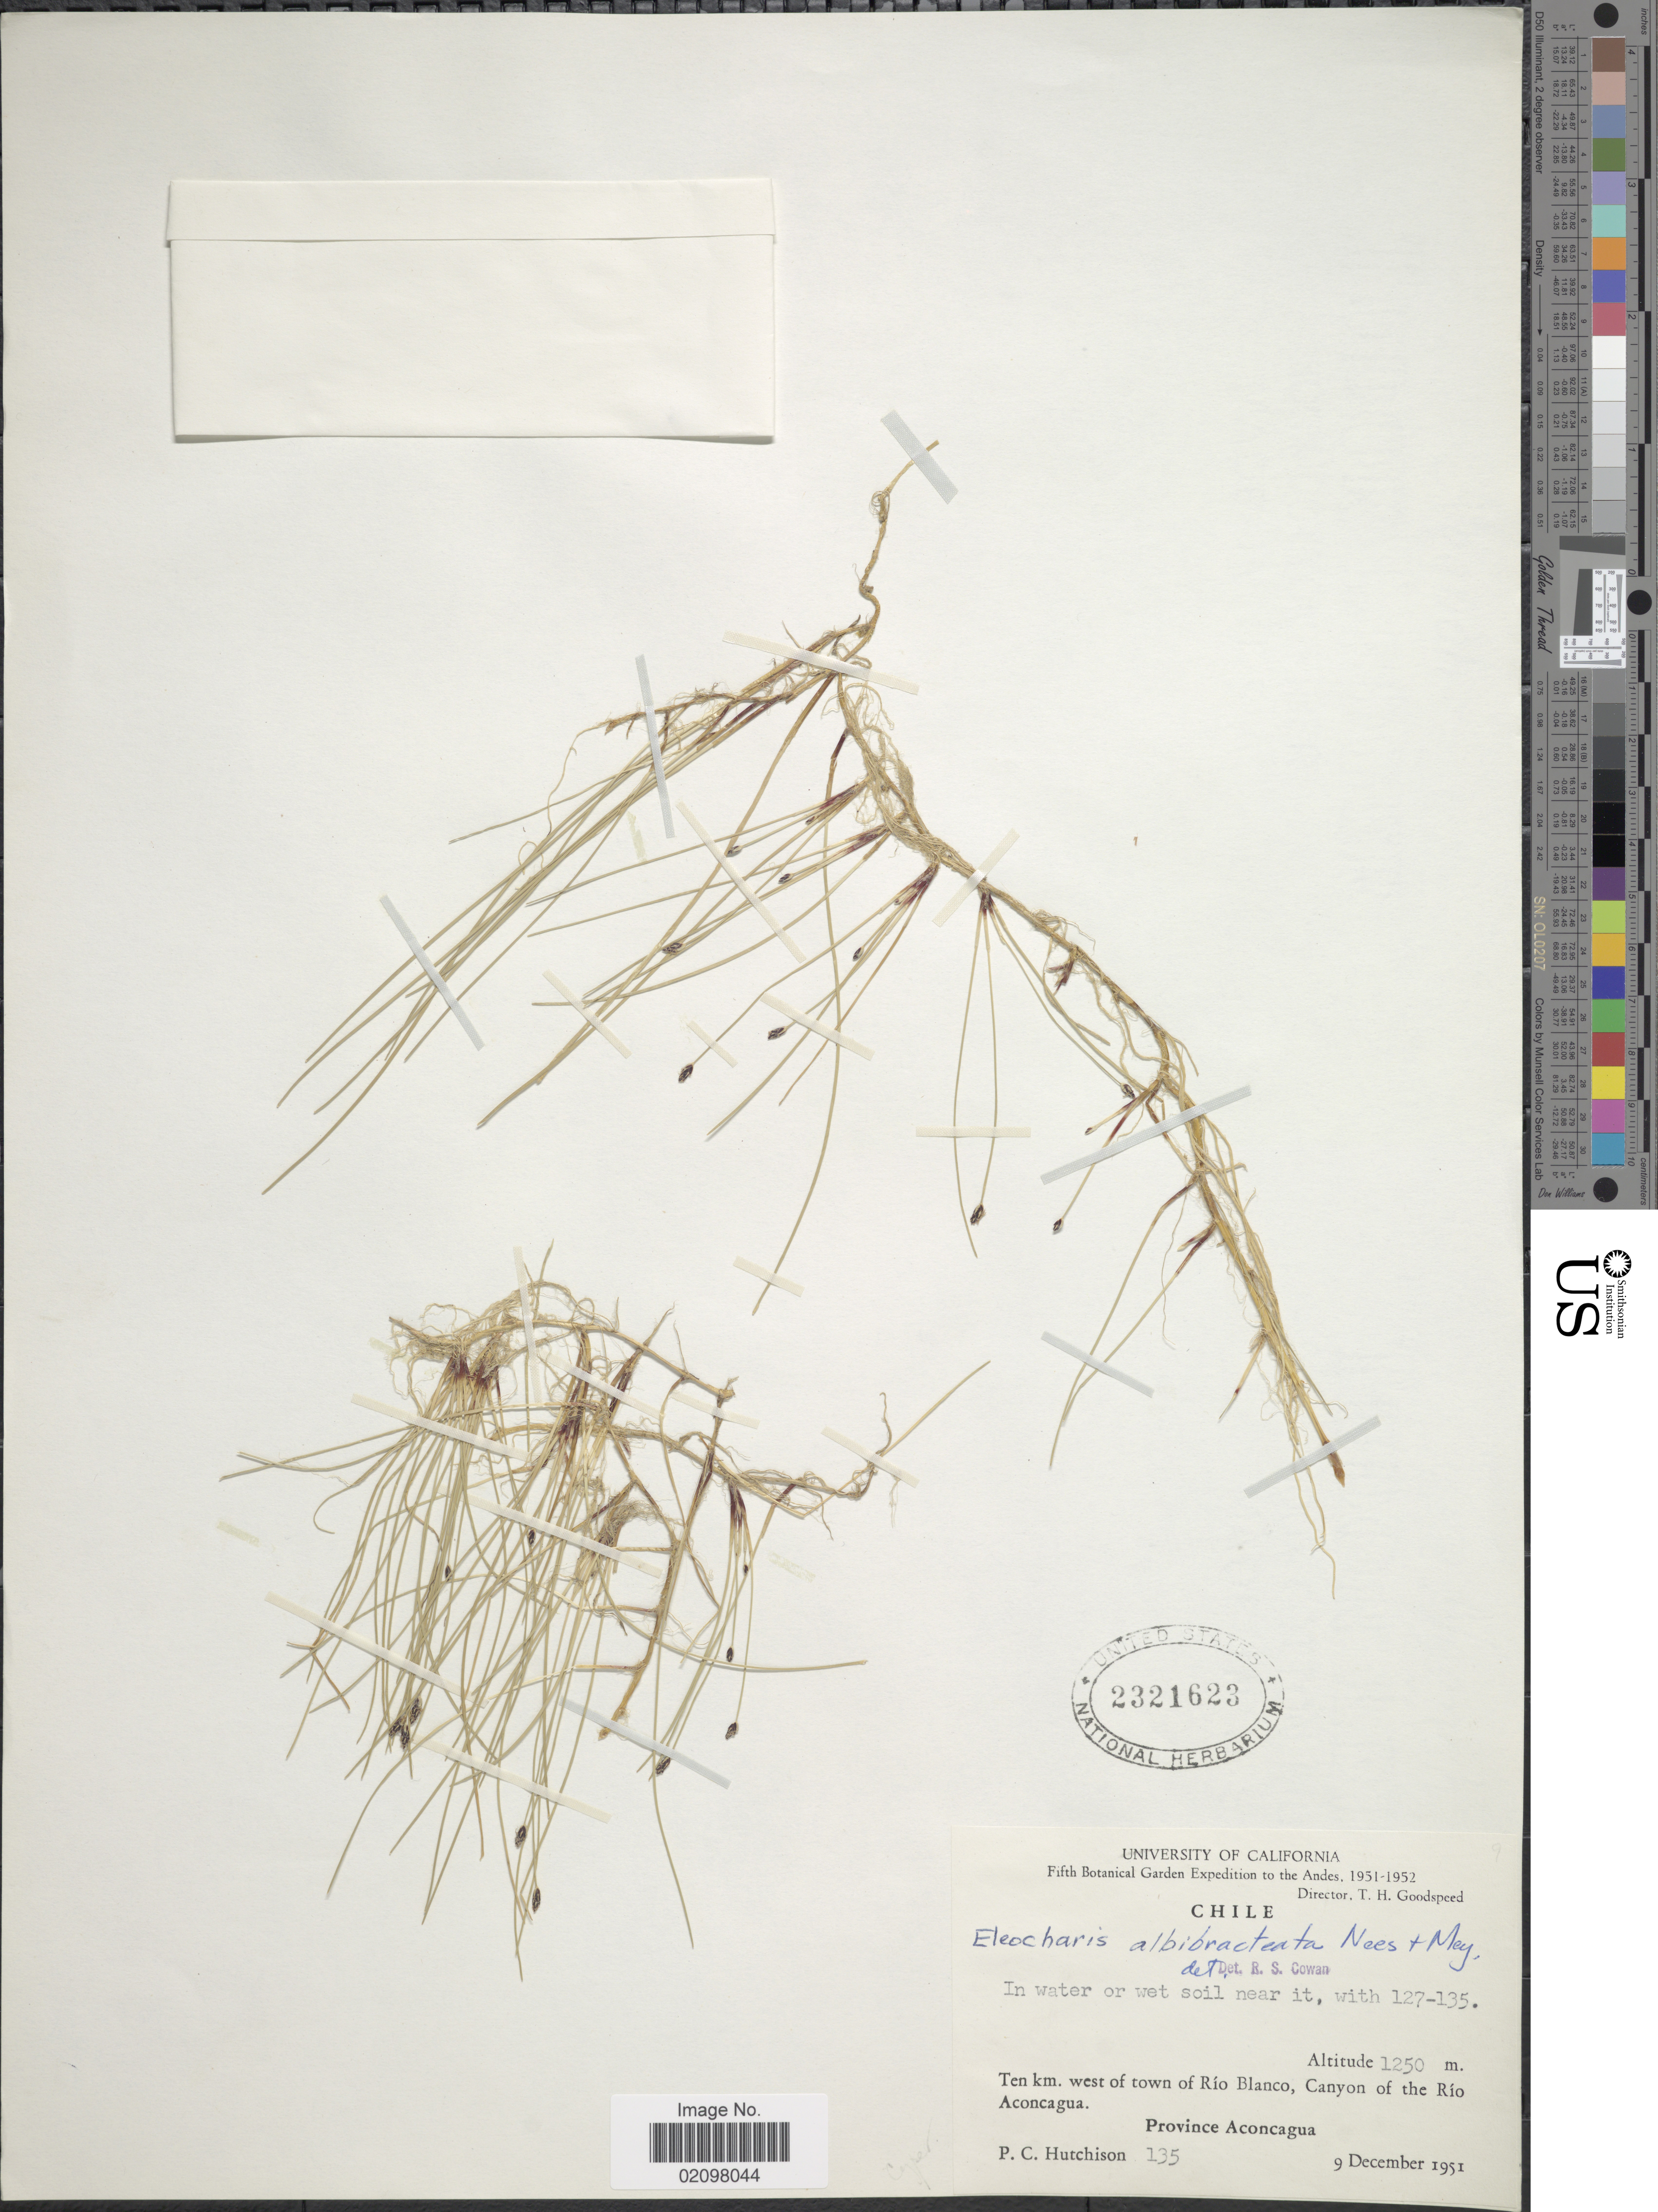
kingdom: Plantae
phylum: Tracheophyta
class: Liliopsida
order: Poales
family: Cyperaceae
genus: Eleocharis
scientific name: Eleocharis albibracteata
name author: Nees & Meyen ex Kunth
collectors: P. C. Hutchison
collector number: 135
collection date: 1951-12-09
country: Chile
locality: In water or wet soil near it, with 127-135, Ten km west of town of Río Blanco, Canyon of the Río Aconcagua, Province of Aconcagua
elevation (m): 1250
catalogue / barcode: US 2321623